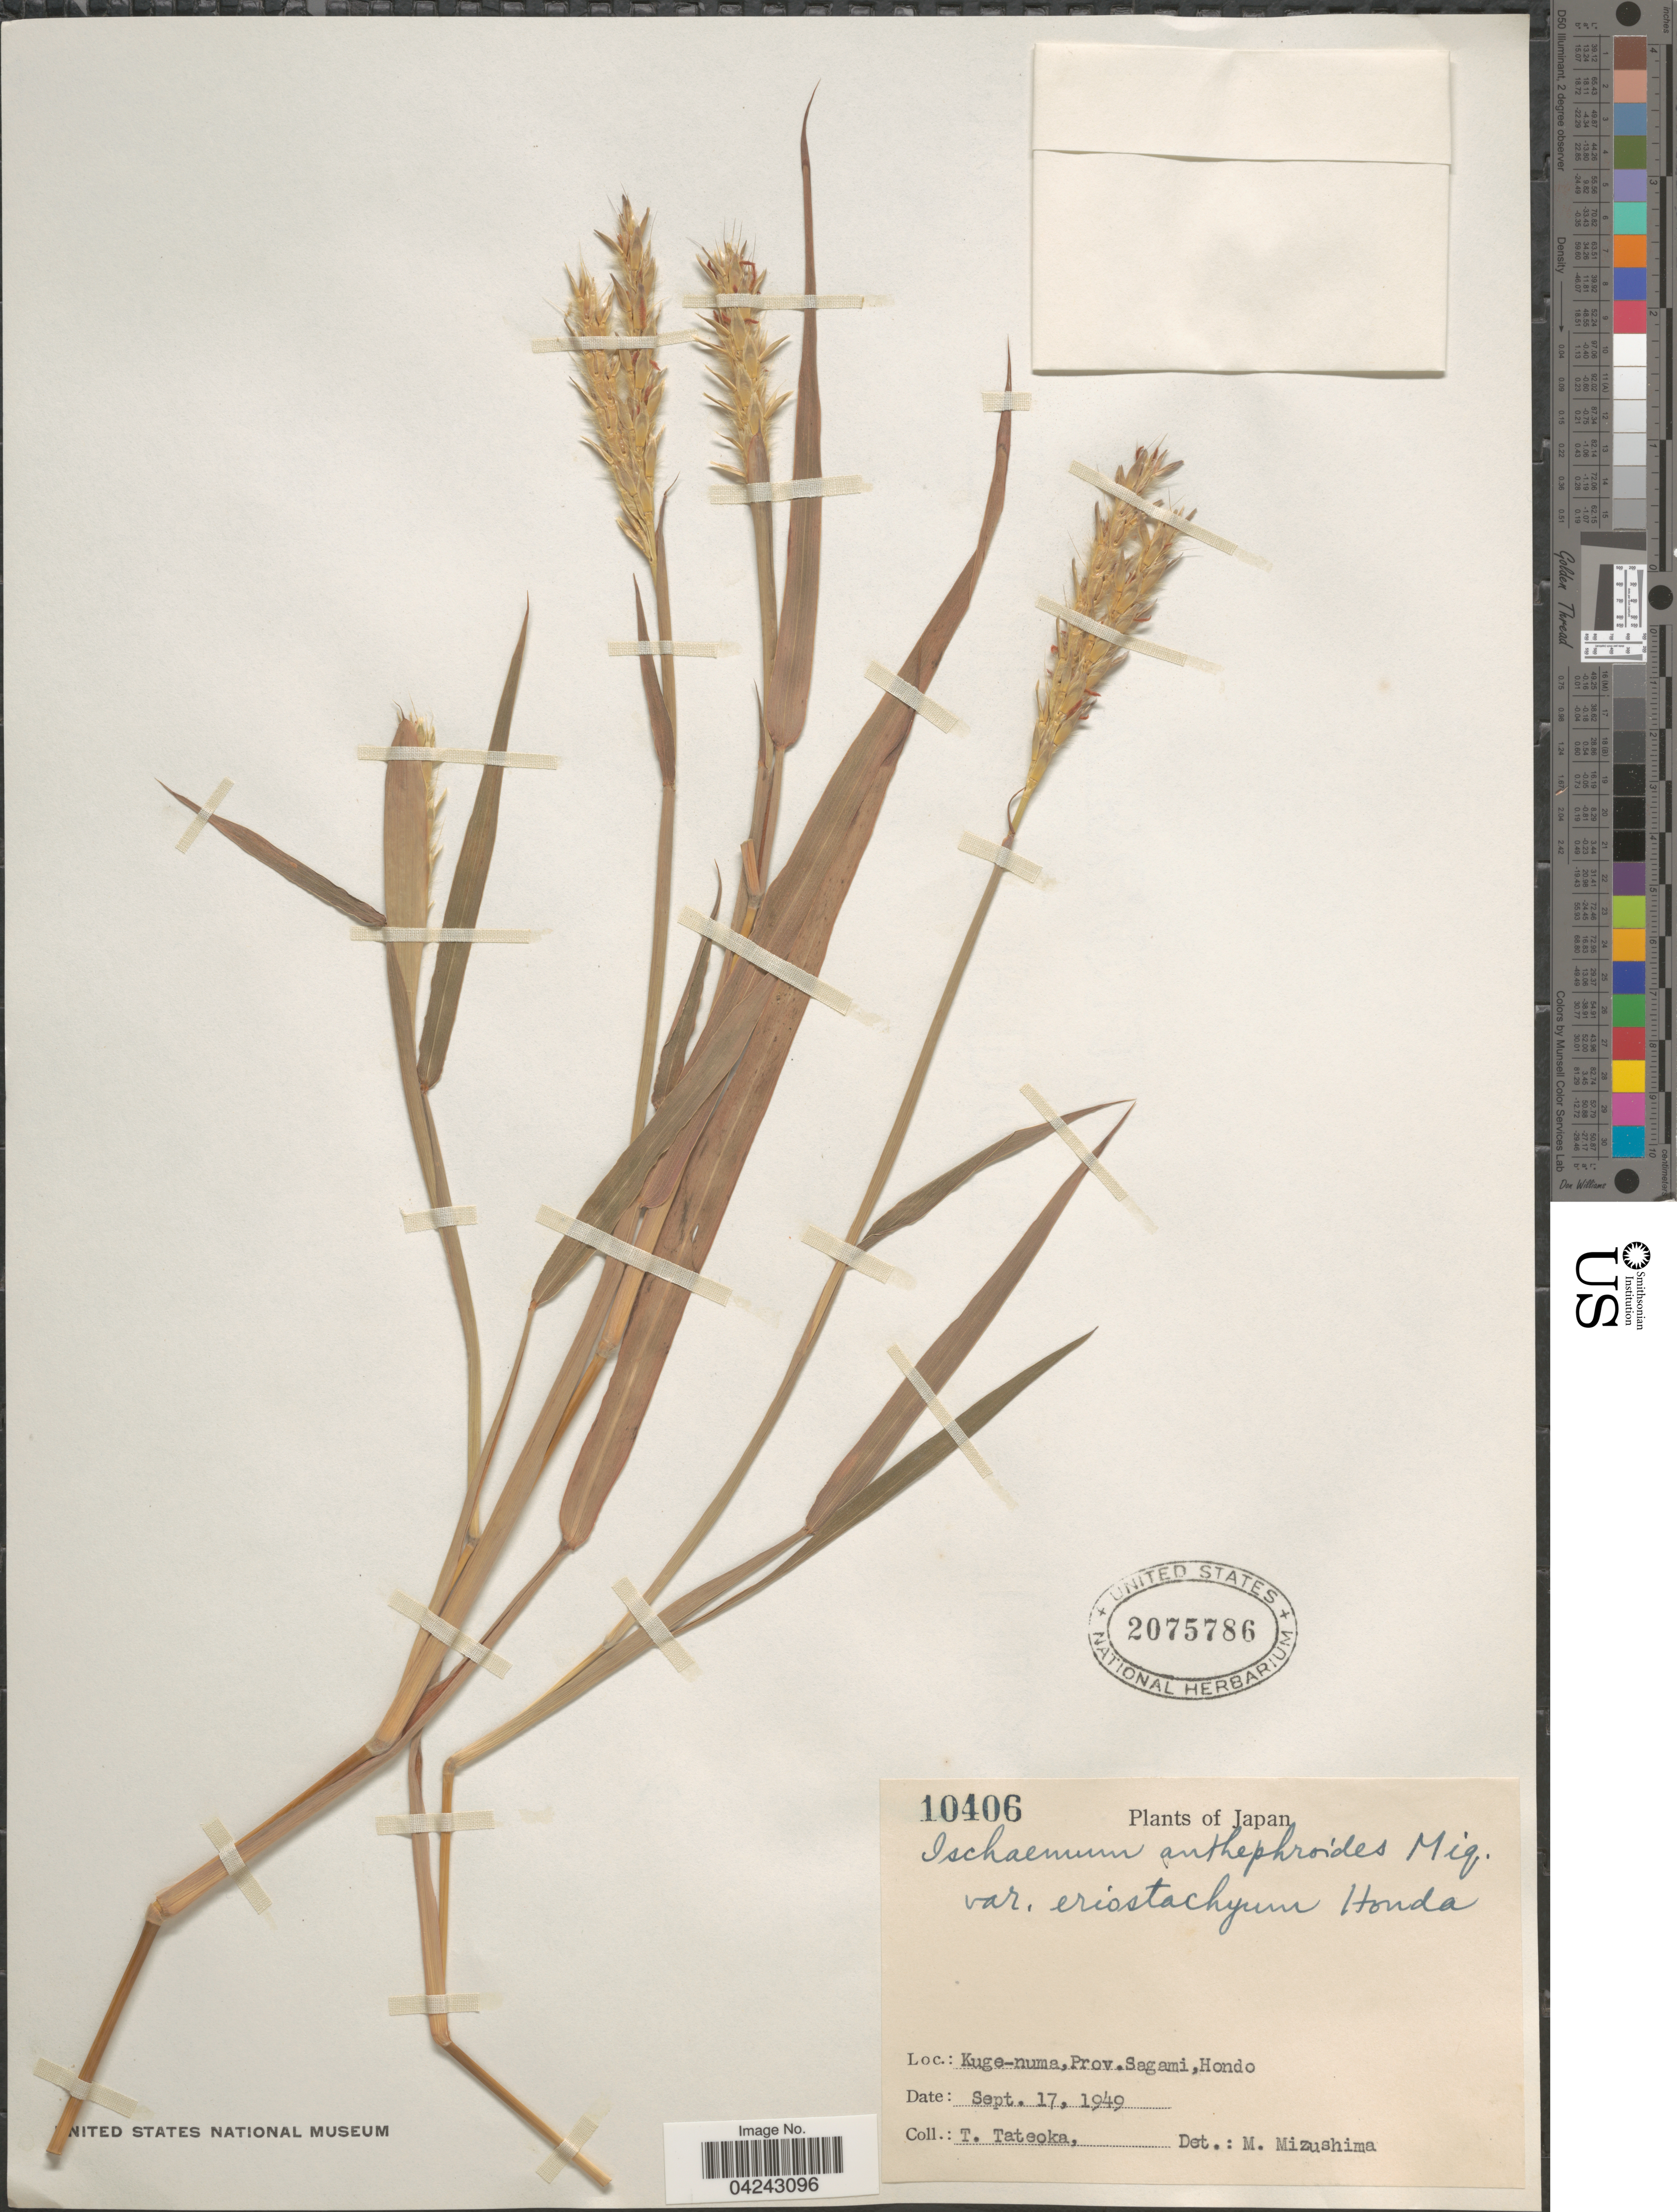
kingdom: Plantae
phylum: Tracheophyta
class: Liliopsida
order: Poales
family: Poaceae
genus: Ischaemum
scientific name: Ischaemum anthephoroides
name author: (Steud.) Miq.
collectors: T. Tateoka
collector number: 10406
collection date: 1949-09-17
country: Japan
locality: Kuge-numa, Prov. Sagami, Hondo.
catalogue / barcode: US 2075786